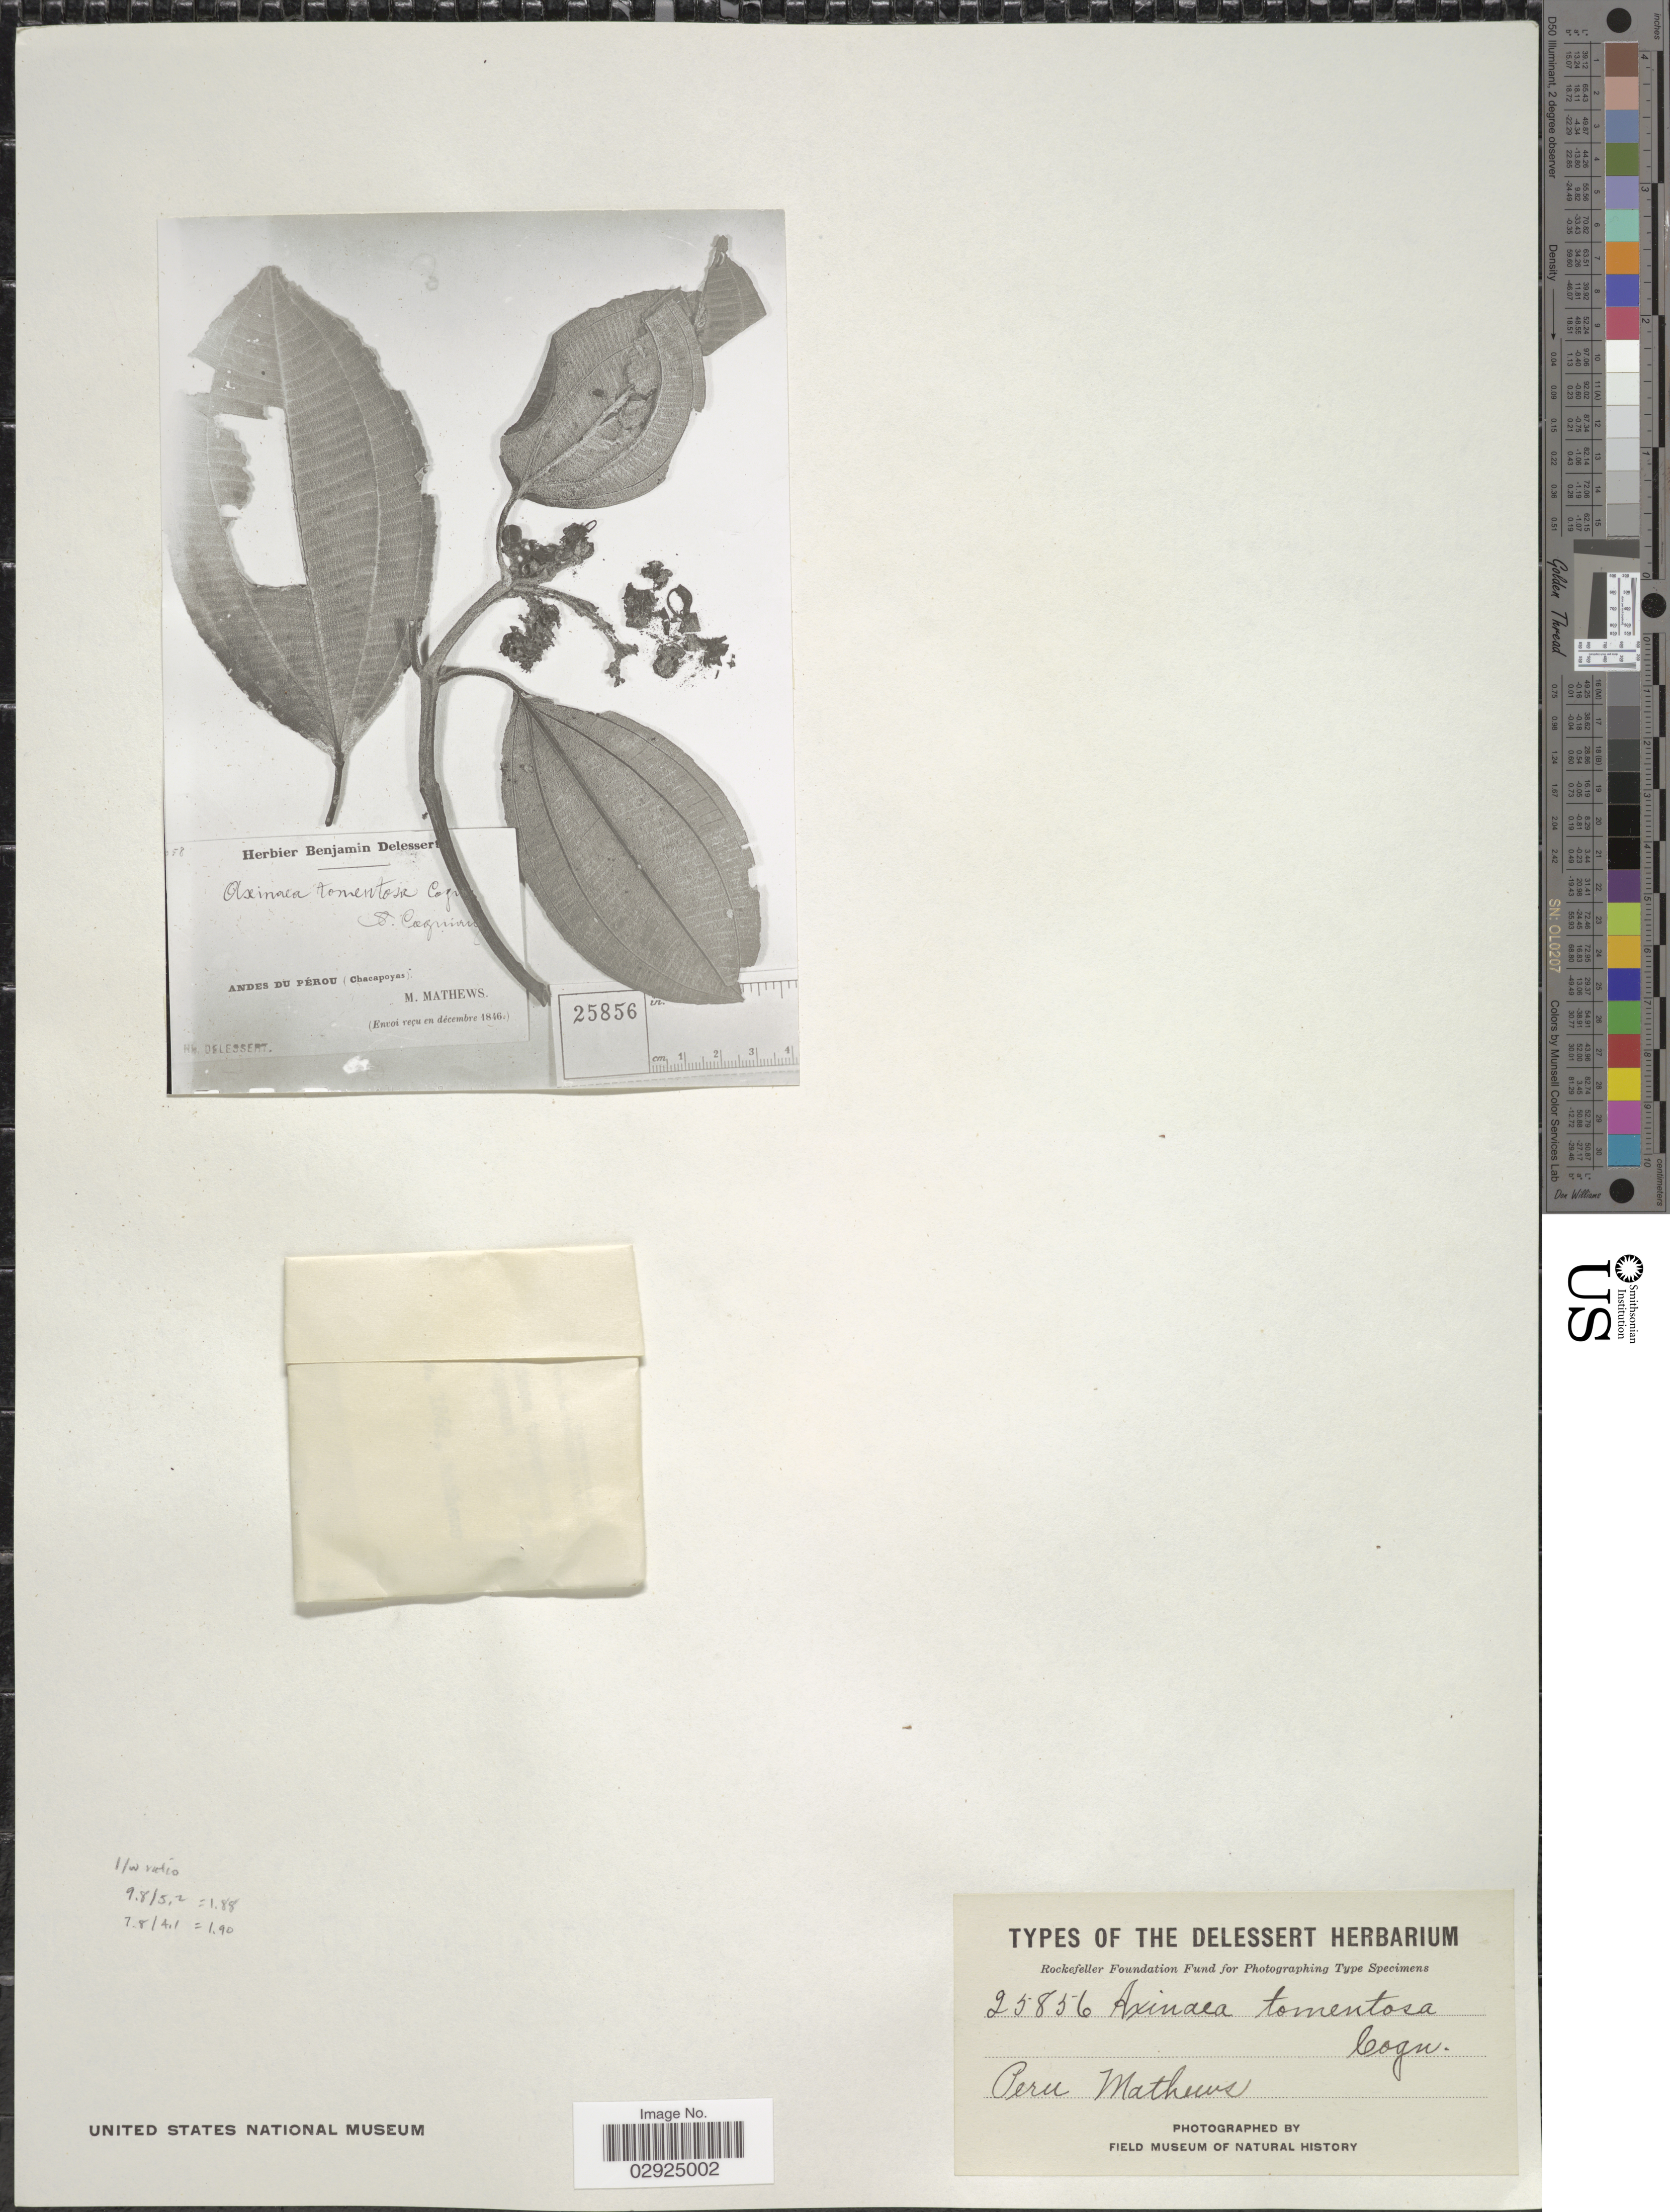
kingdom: Plantae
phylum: Tracheophyta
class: Magnoliopsida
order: Myrtales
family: Melastomataceae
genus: Axinaea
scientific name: Axinaea tomentosa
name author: Cogn.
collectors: M. Mathews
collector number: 25856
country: Peru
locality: Andes Du Pérou (Chacapoyas).